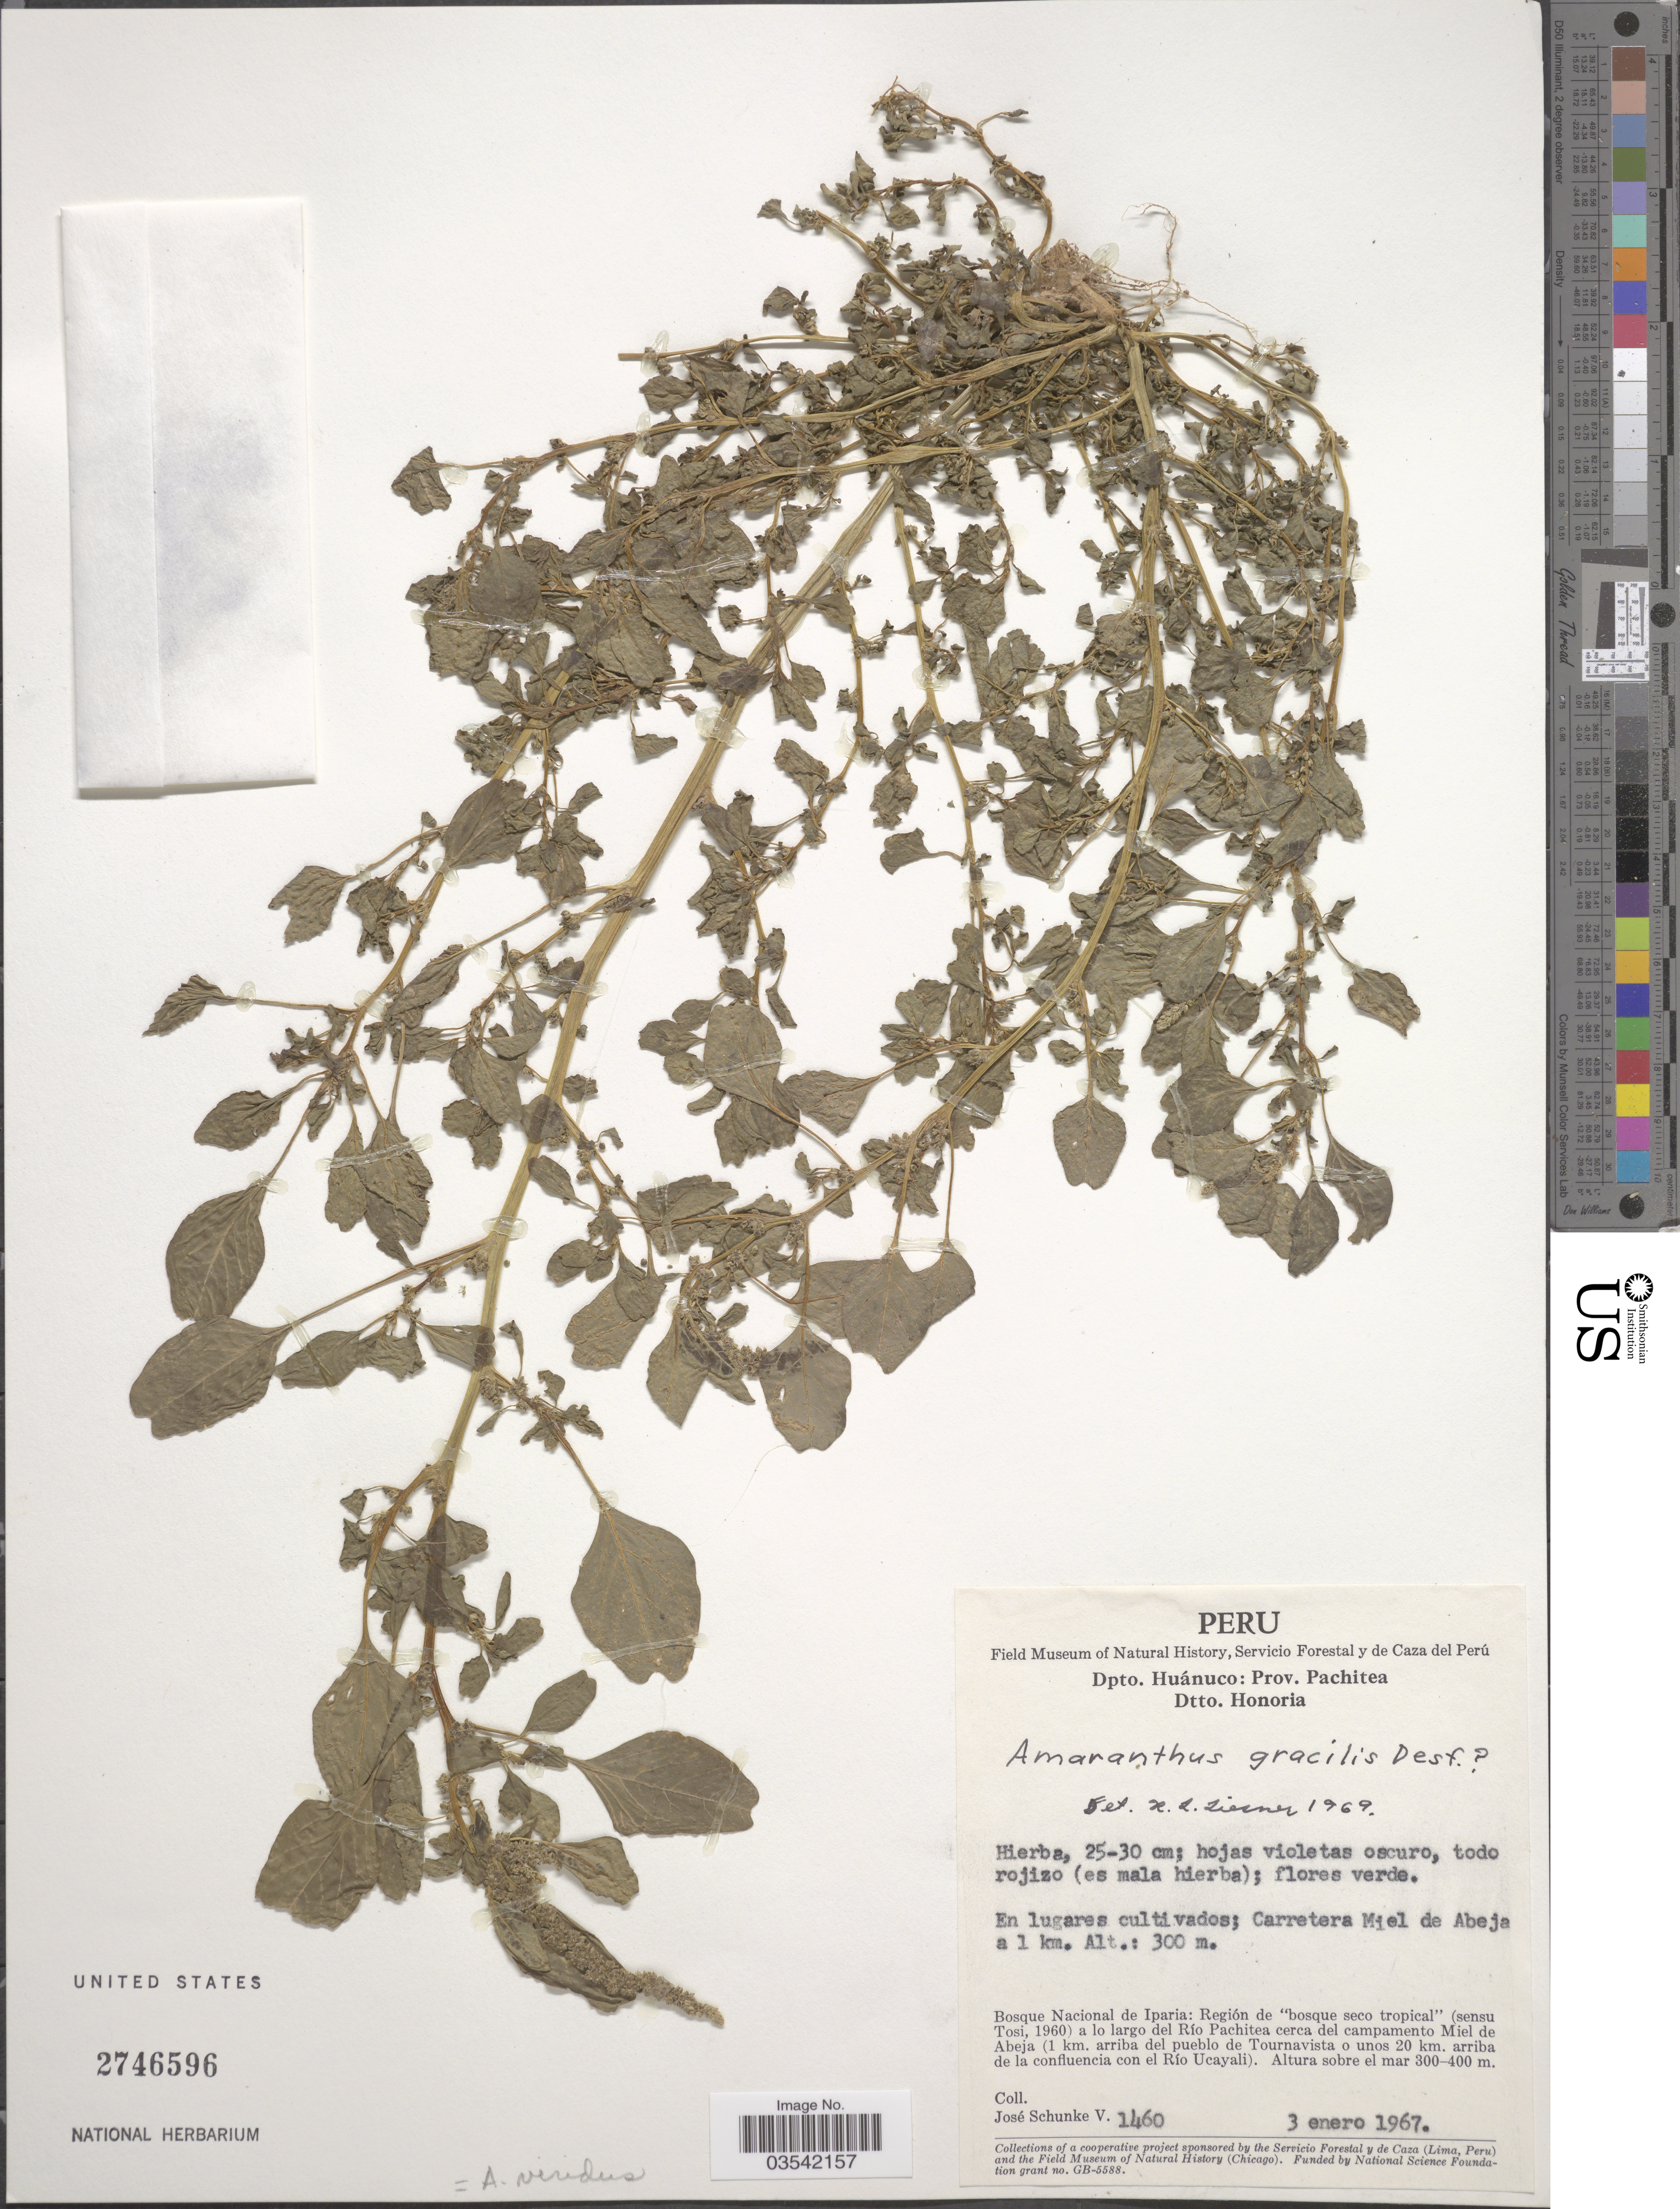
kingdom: Plantae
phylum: Tracheophyta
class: Magnoliopsida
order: Caryophyllales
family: Amaranthaceae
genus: Amaranthus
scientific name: Amaranthus viridis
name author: L.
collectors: J. Schunke Vigo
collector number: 1460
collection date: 1967-01-03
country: Peru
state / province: Huánuco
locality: Dpto. Huánuco: Prov. Pachitea Dtto. Honoria. Carretera Miel de Abeja a 1 km. Bosque Nacional de Iparia: Región de "bosque seco tropical" (sensu Tosi, 1960) a lo largo del Río Pachitea cerca del campamento Miel de Abeja (1 km. arriba del pueblo de Tournavista o unos 20 km. arriba de la confluencia con el Río Ucayali).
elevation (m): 300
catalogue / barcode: US 2746596